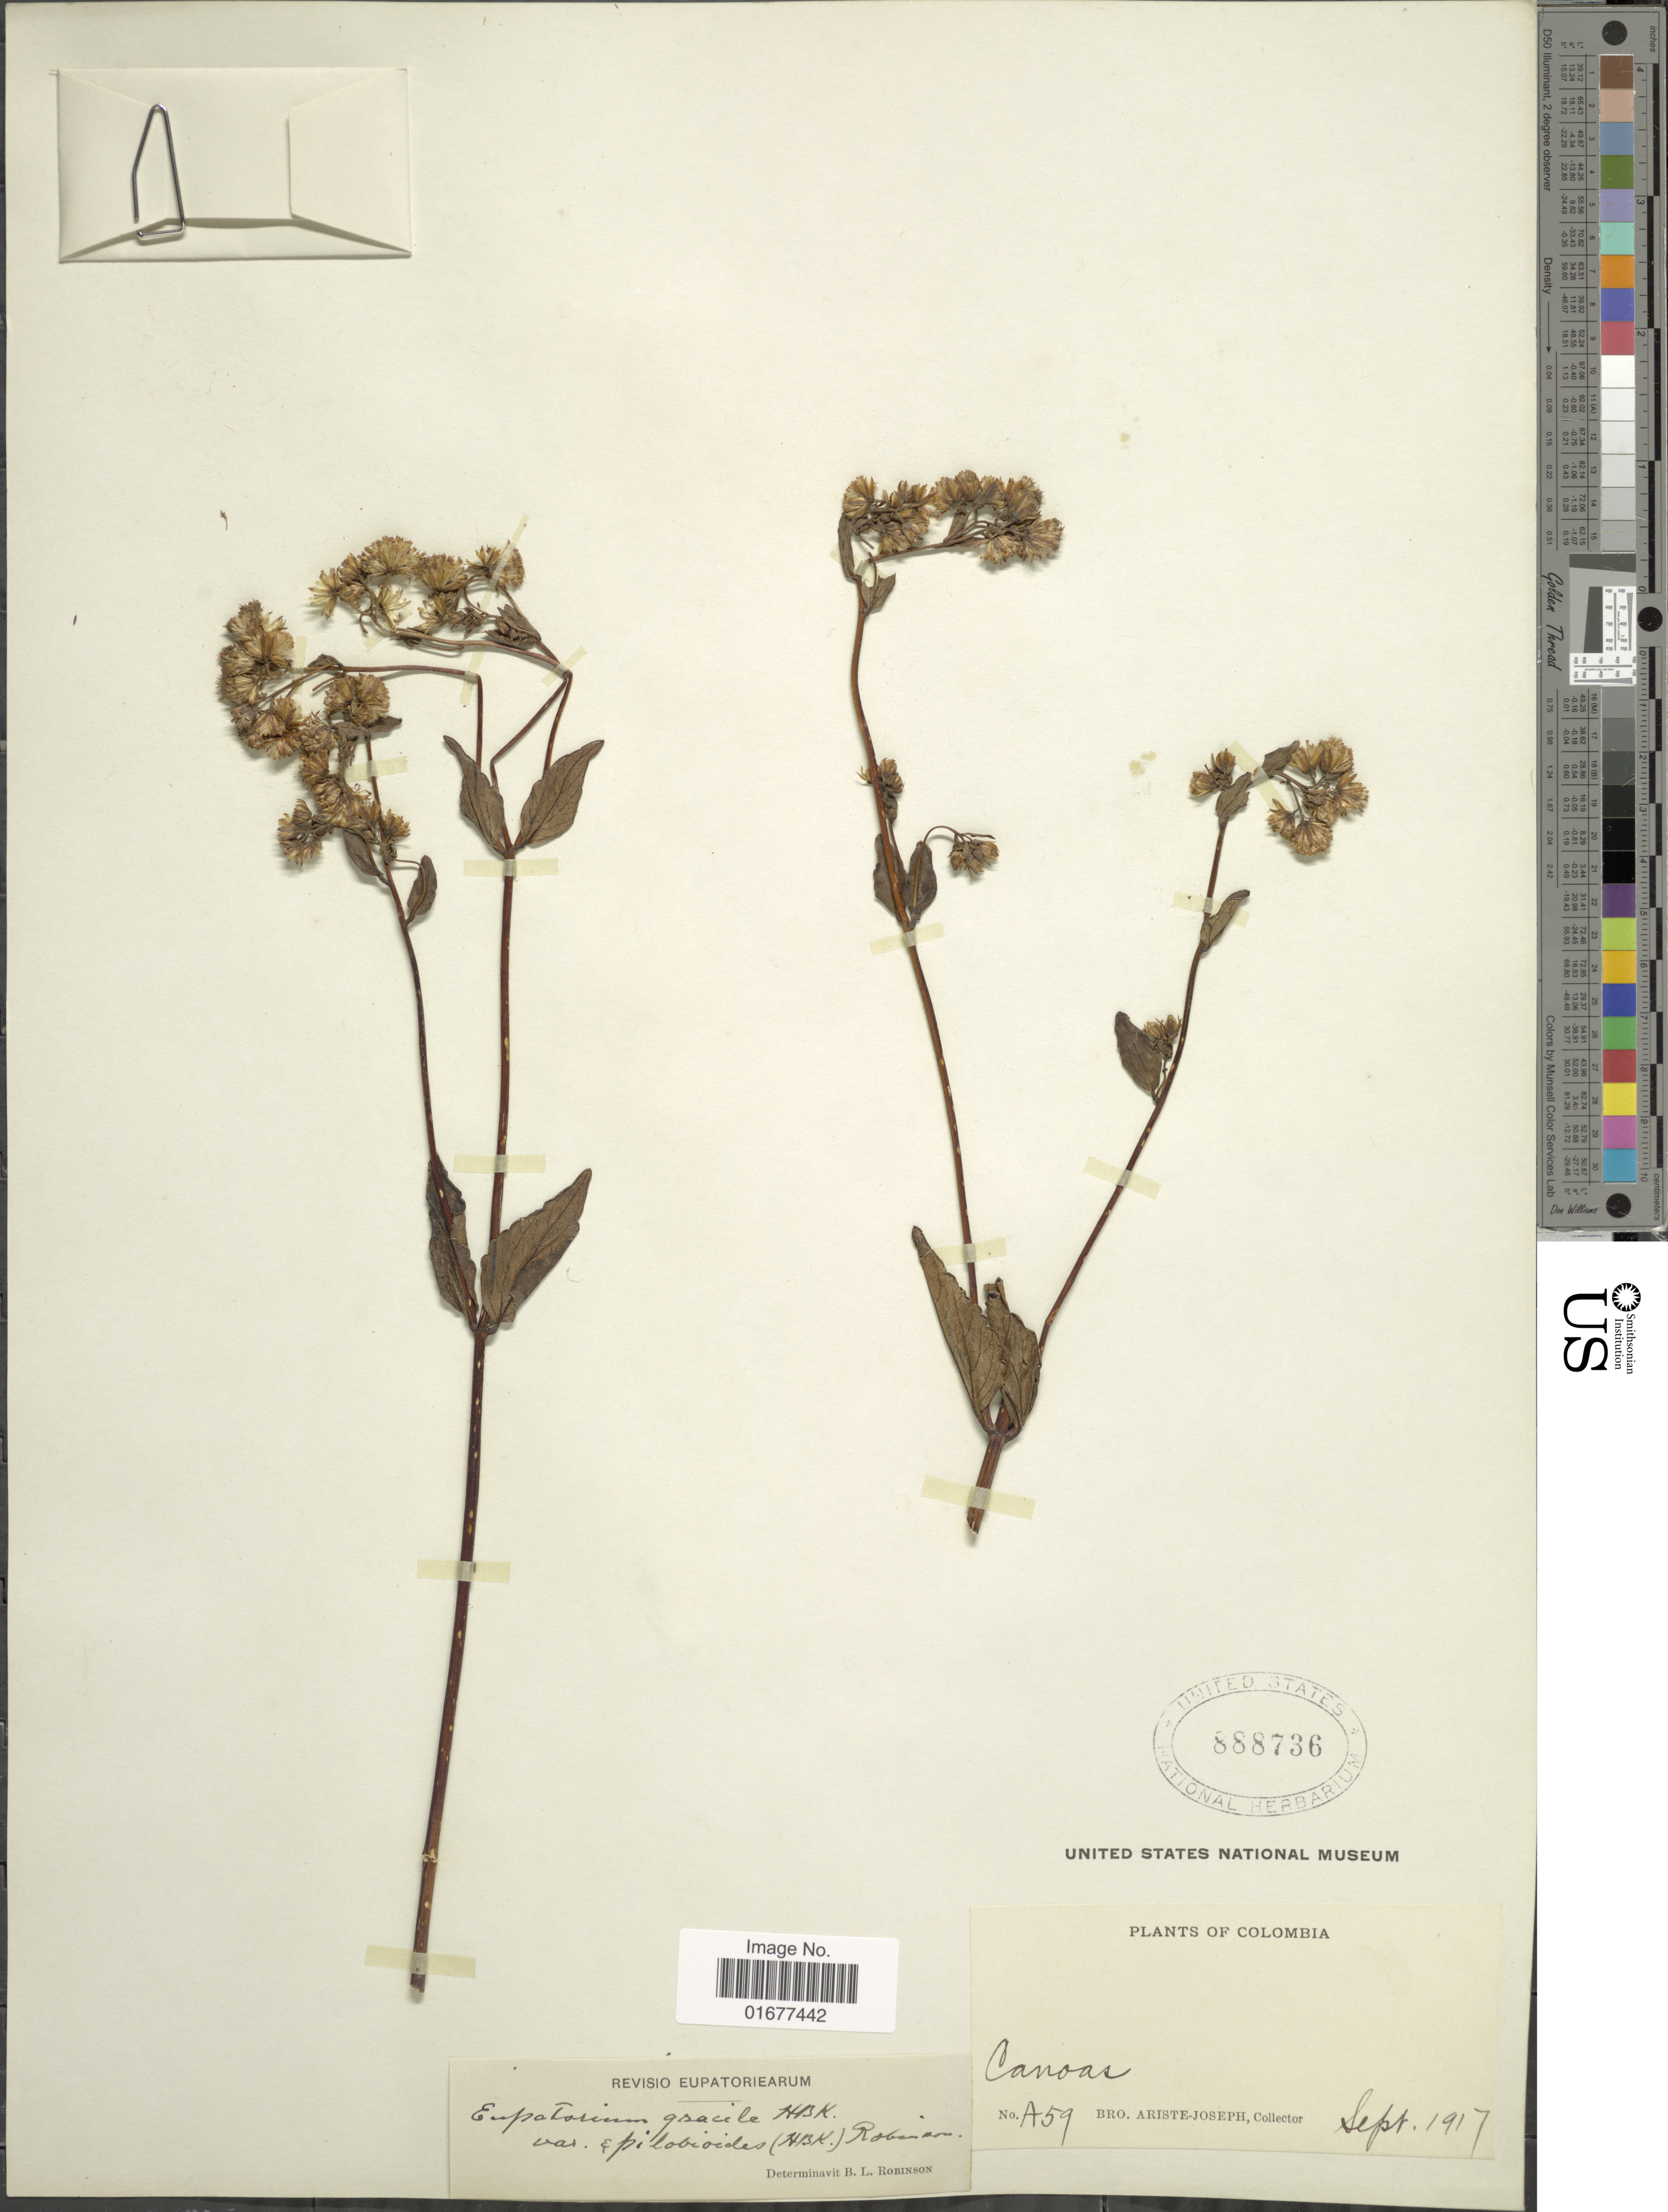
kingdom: Plantae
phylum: Tracheophyta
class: Magnoliopsida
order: Asterales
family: Asteraceae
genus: Ageratina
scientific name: Ageratina gracilis var. epilobioides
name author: (Kunth) R.M. King & H. Rob. ex Luteyn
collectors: Bro. Ariste-Joseph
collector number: A59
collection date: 1917-09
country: Colombia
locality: Canoas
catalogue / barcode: US 888736